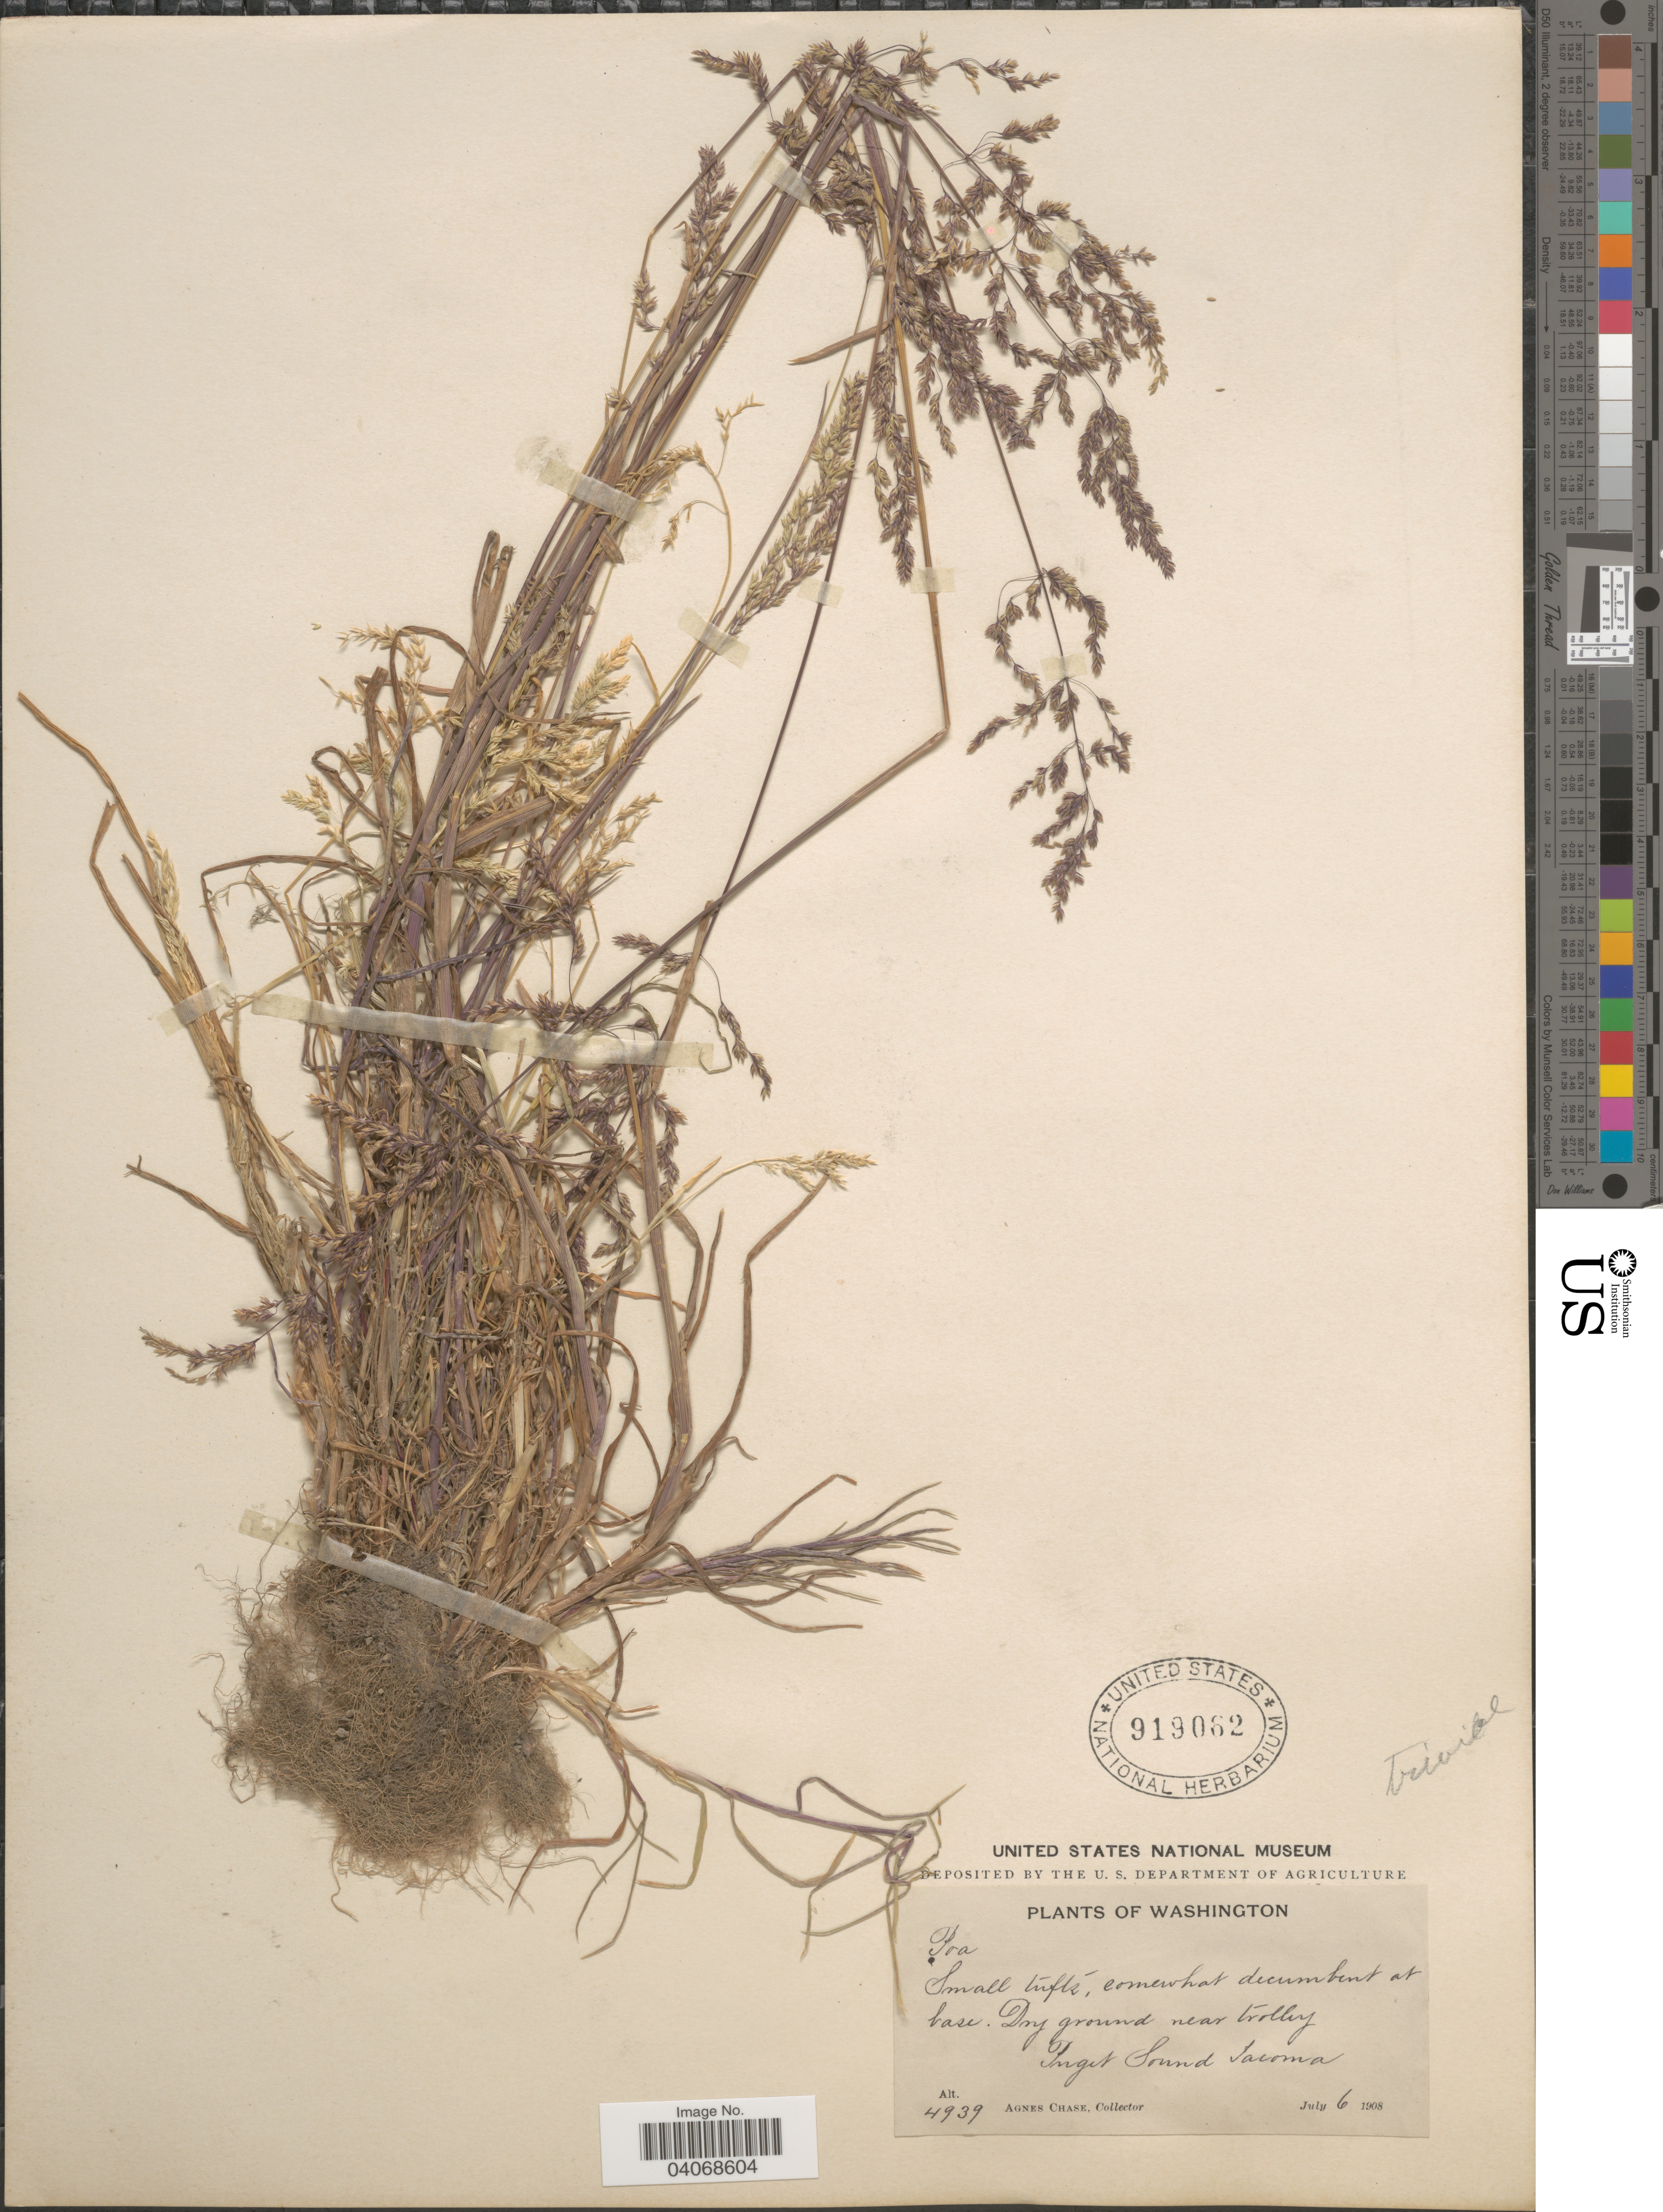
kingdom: Plantae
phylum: Tracheophyta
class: Liliopsida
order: Poales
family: Poaceae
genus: Poa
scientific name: Poa trivialis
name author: L.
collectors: A. Chase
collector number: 4939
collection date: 1908-07-06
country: United States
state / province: Washington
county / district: King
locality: Small tufts, comewhat decumbent at base. Dry ground near trolley. Puget Sound Tacoma.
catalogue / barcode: US 919062